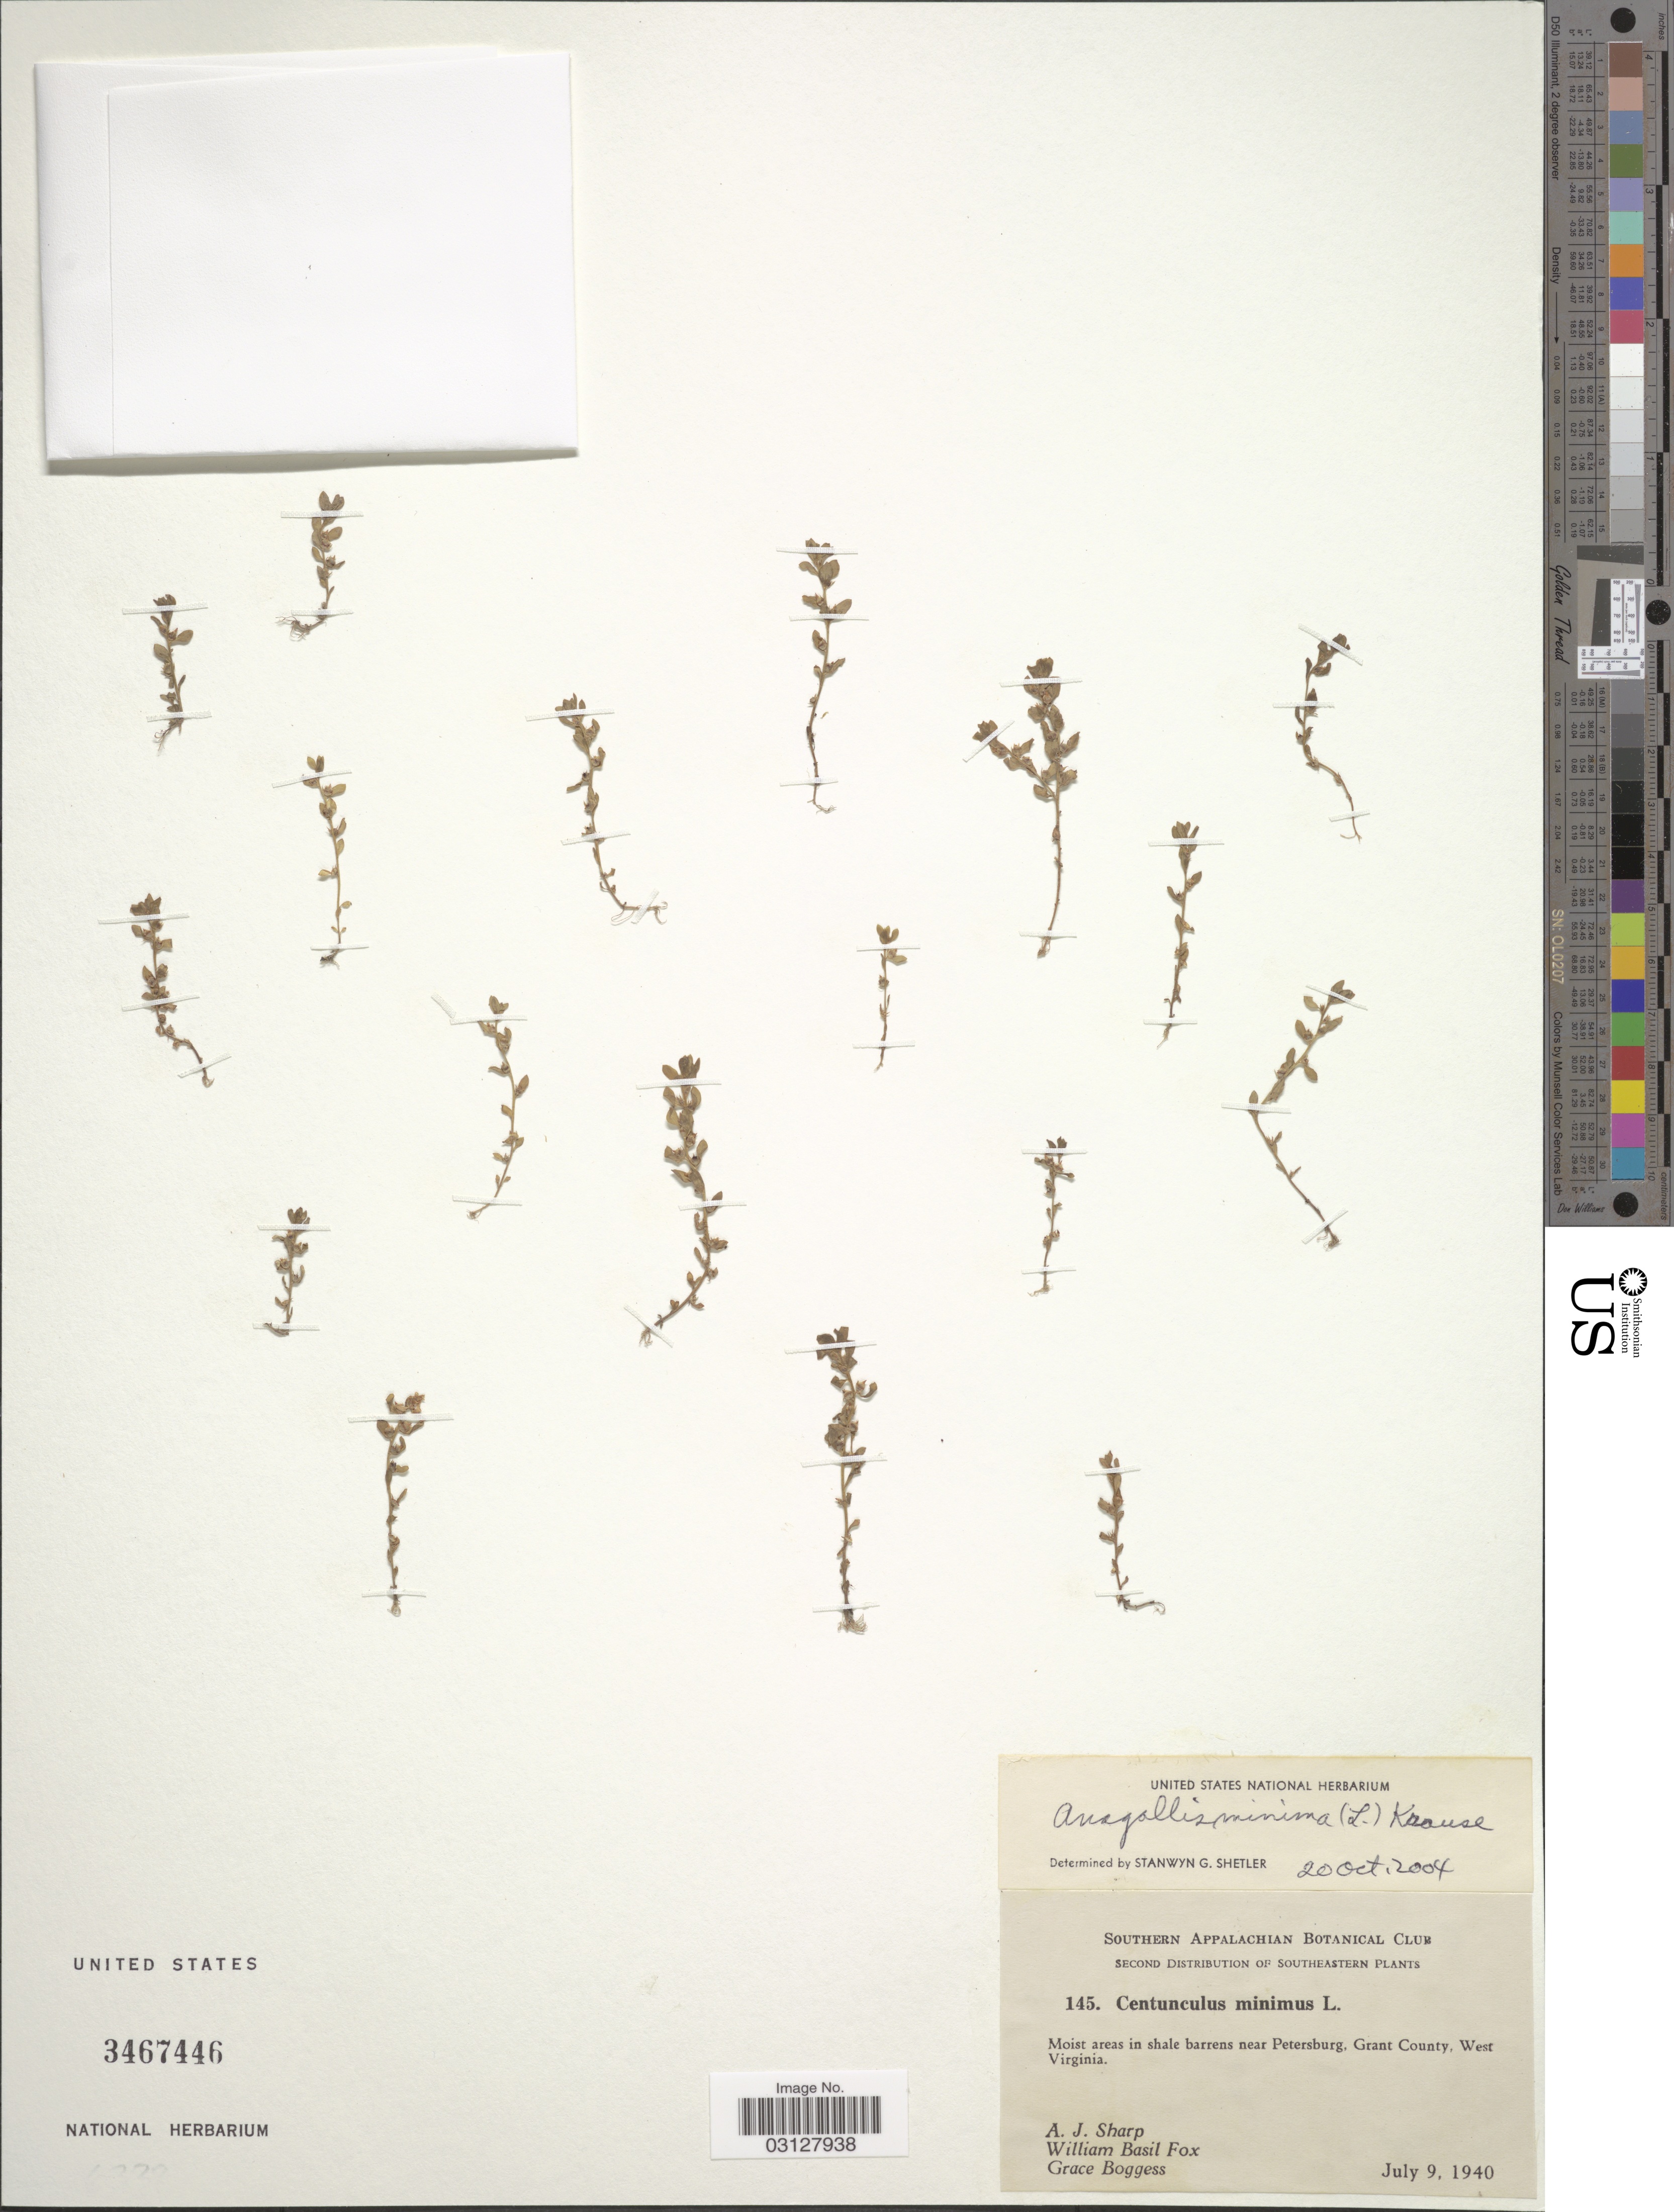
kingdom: Plantae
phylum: Tracheophyta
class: Magnoliopsida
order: Ericales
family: Primulaceae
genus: Centunculus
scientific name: Centunculus minimus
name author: L.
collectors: A. J. Sharp, W. B. Fox & G. Boggess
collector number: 145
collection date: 1940-07-09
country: United States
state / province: West Virginia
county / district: Grant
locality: Moist areas in shale barrens near Petersburg, Grant County.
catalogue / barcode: US 3467446